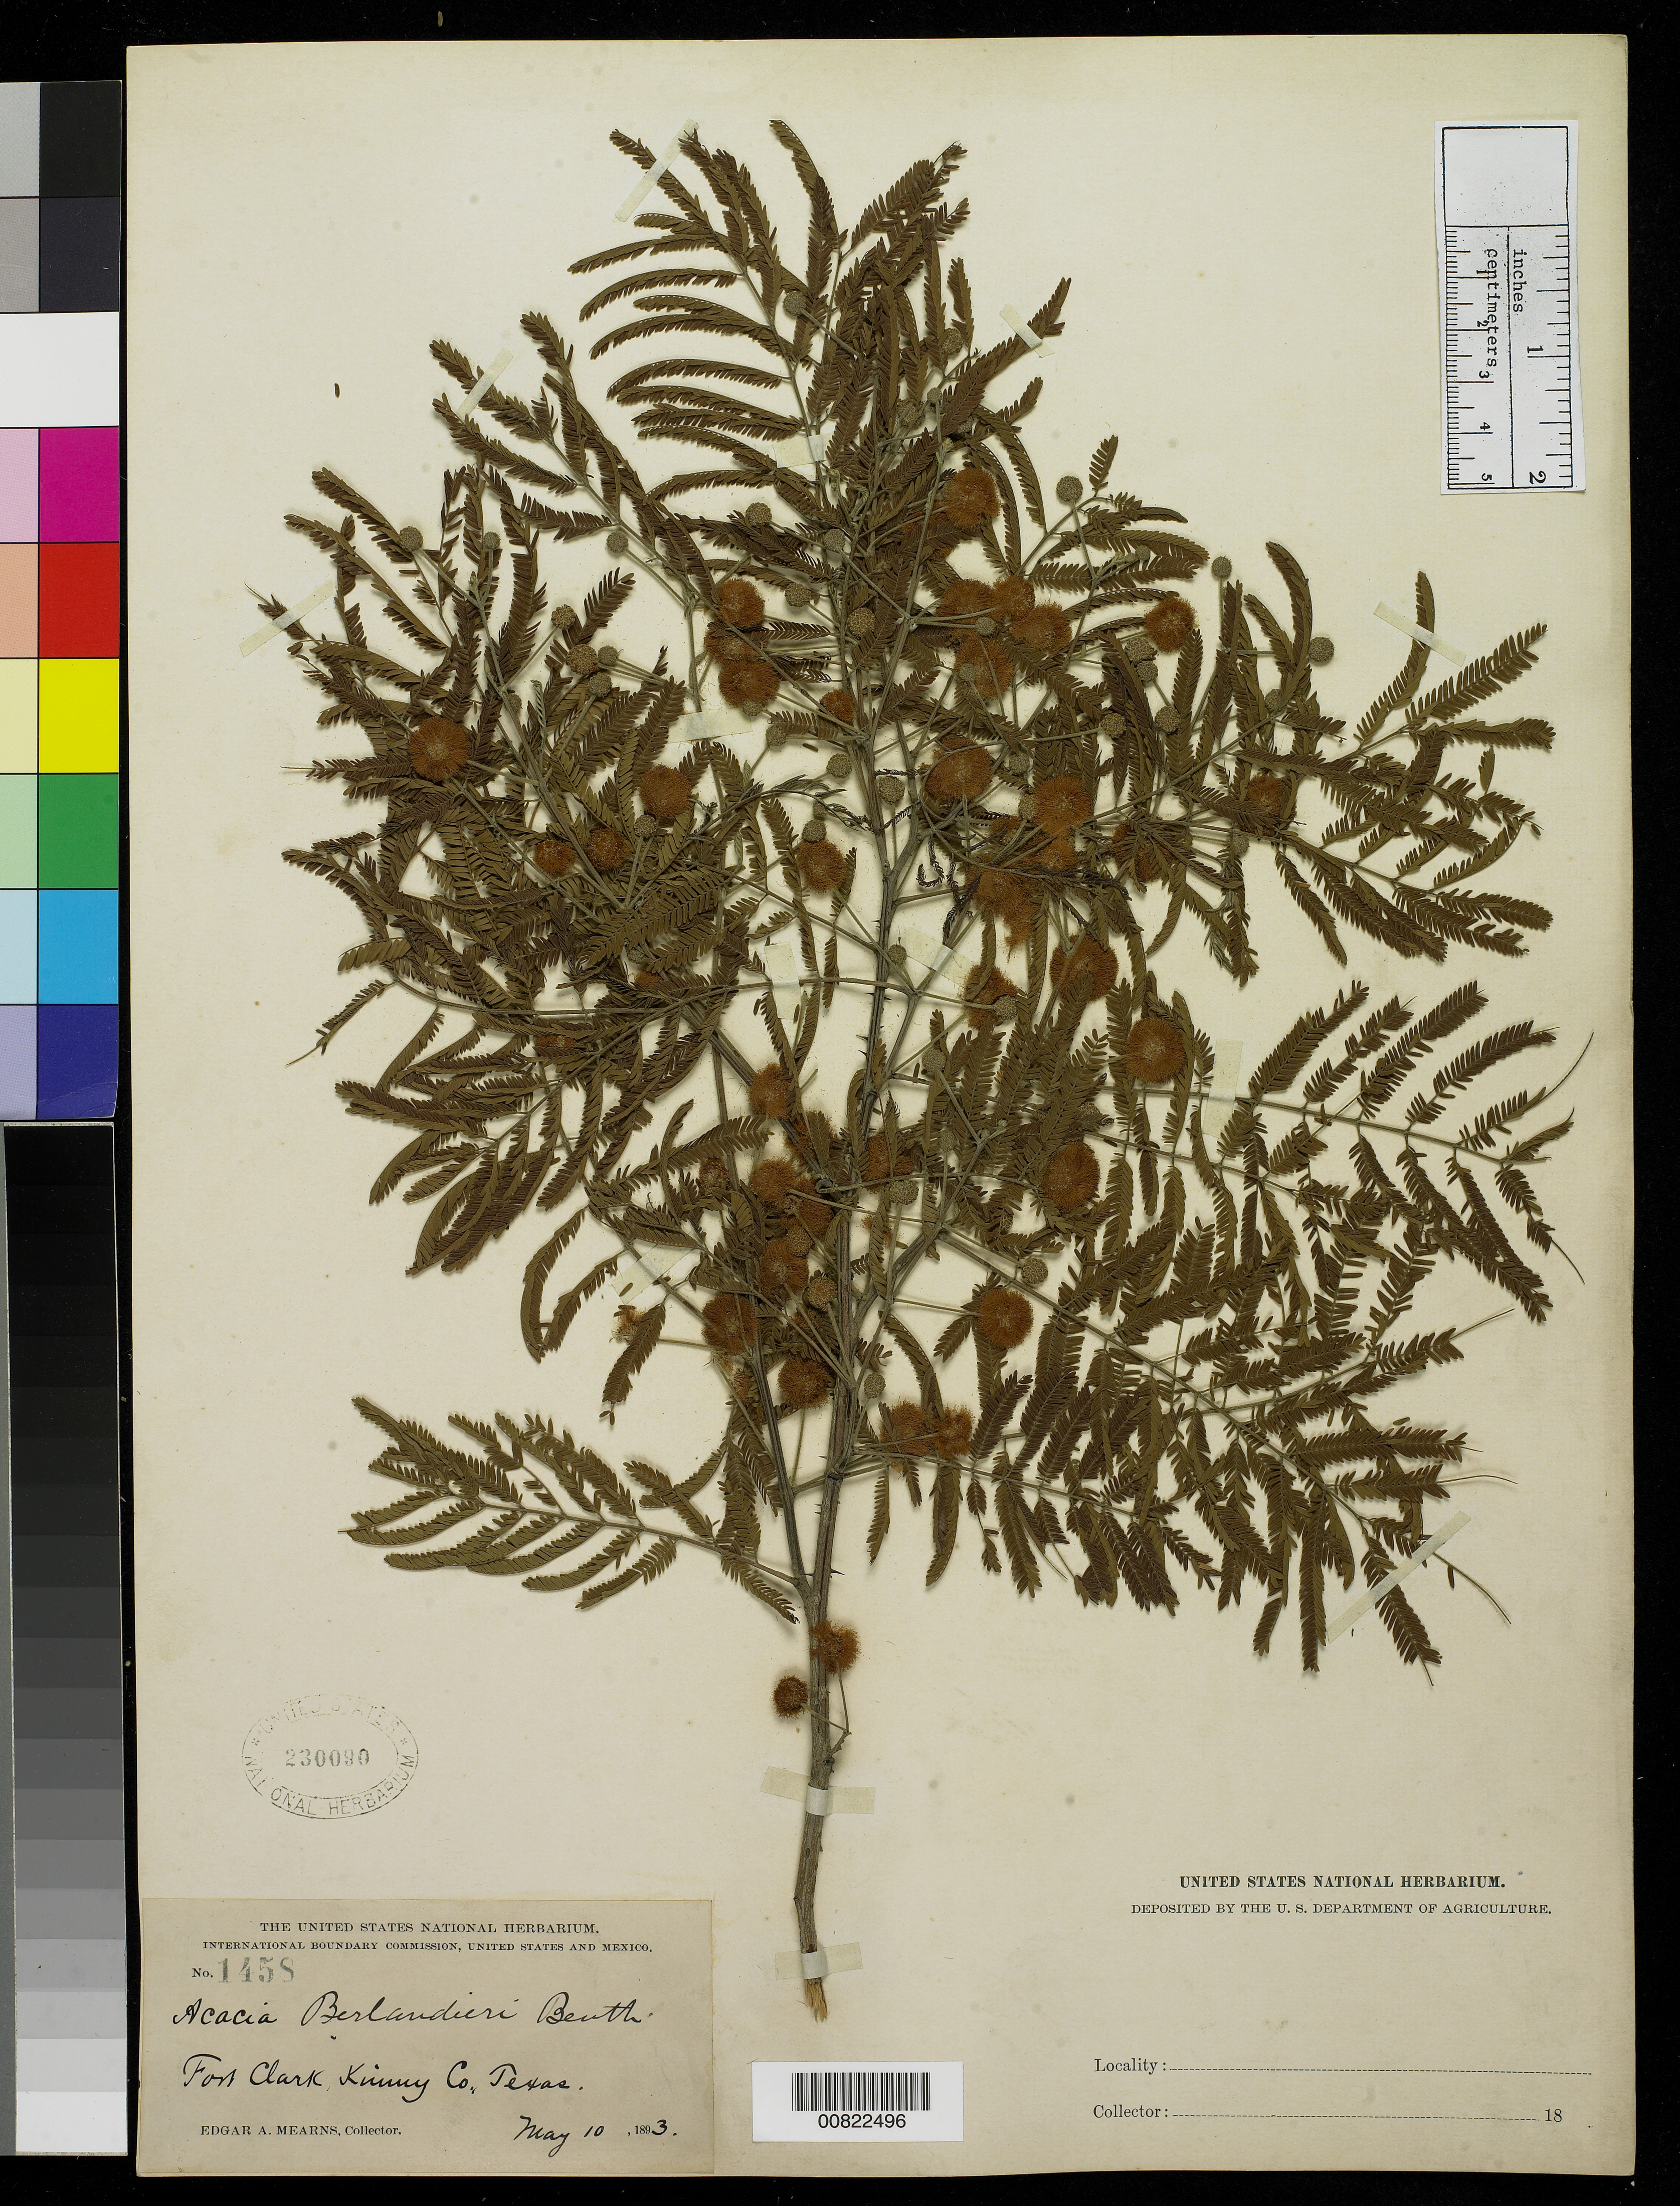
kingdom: Plantae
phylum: Tracheophyta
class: Magnoliopsida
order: Fabales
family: Fabaceae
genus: Senegalia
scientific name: Senegalia berlandieri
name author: (Benth.) Britton & Rose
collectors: E. A. Mearns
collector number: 1458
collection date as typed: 10 May 1893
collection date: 1893-05-10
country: United States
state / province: Texas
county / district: Kinney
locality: Fort Clark, Kinney County, Texas.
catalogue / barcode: US 230090